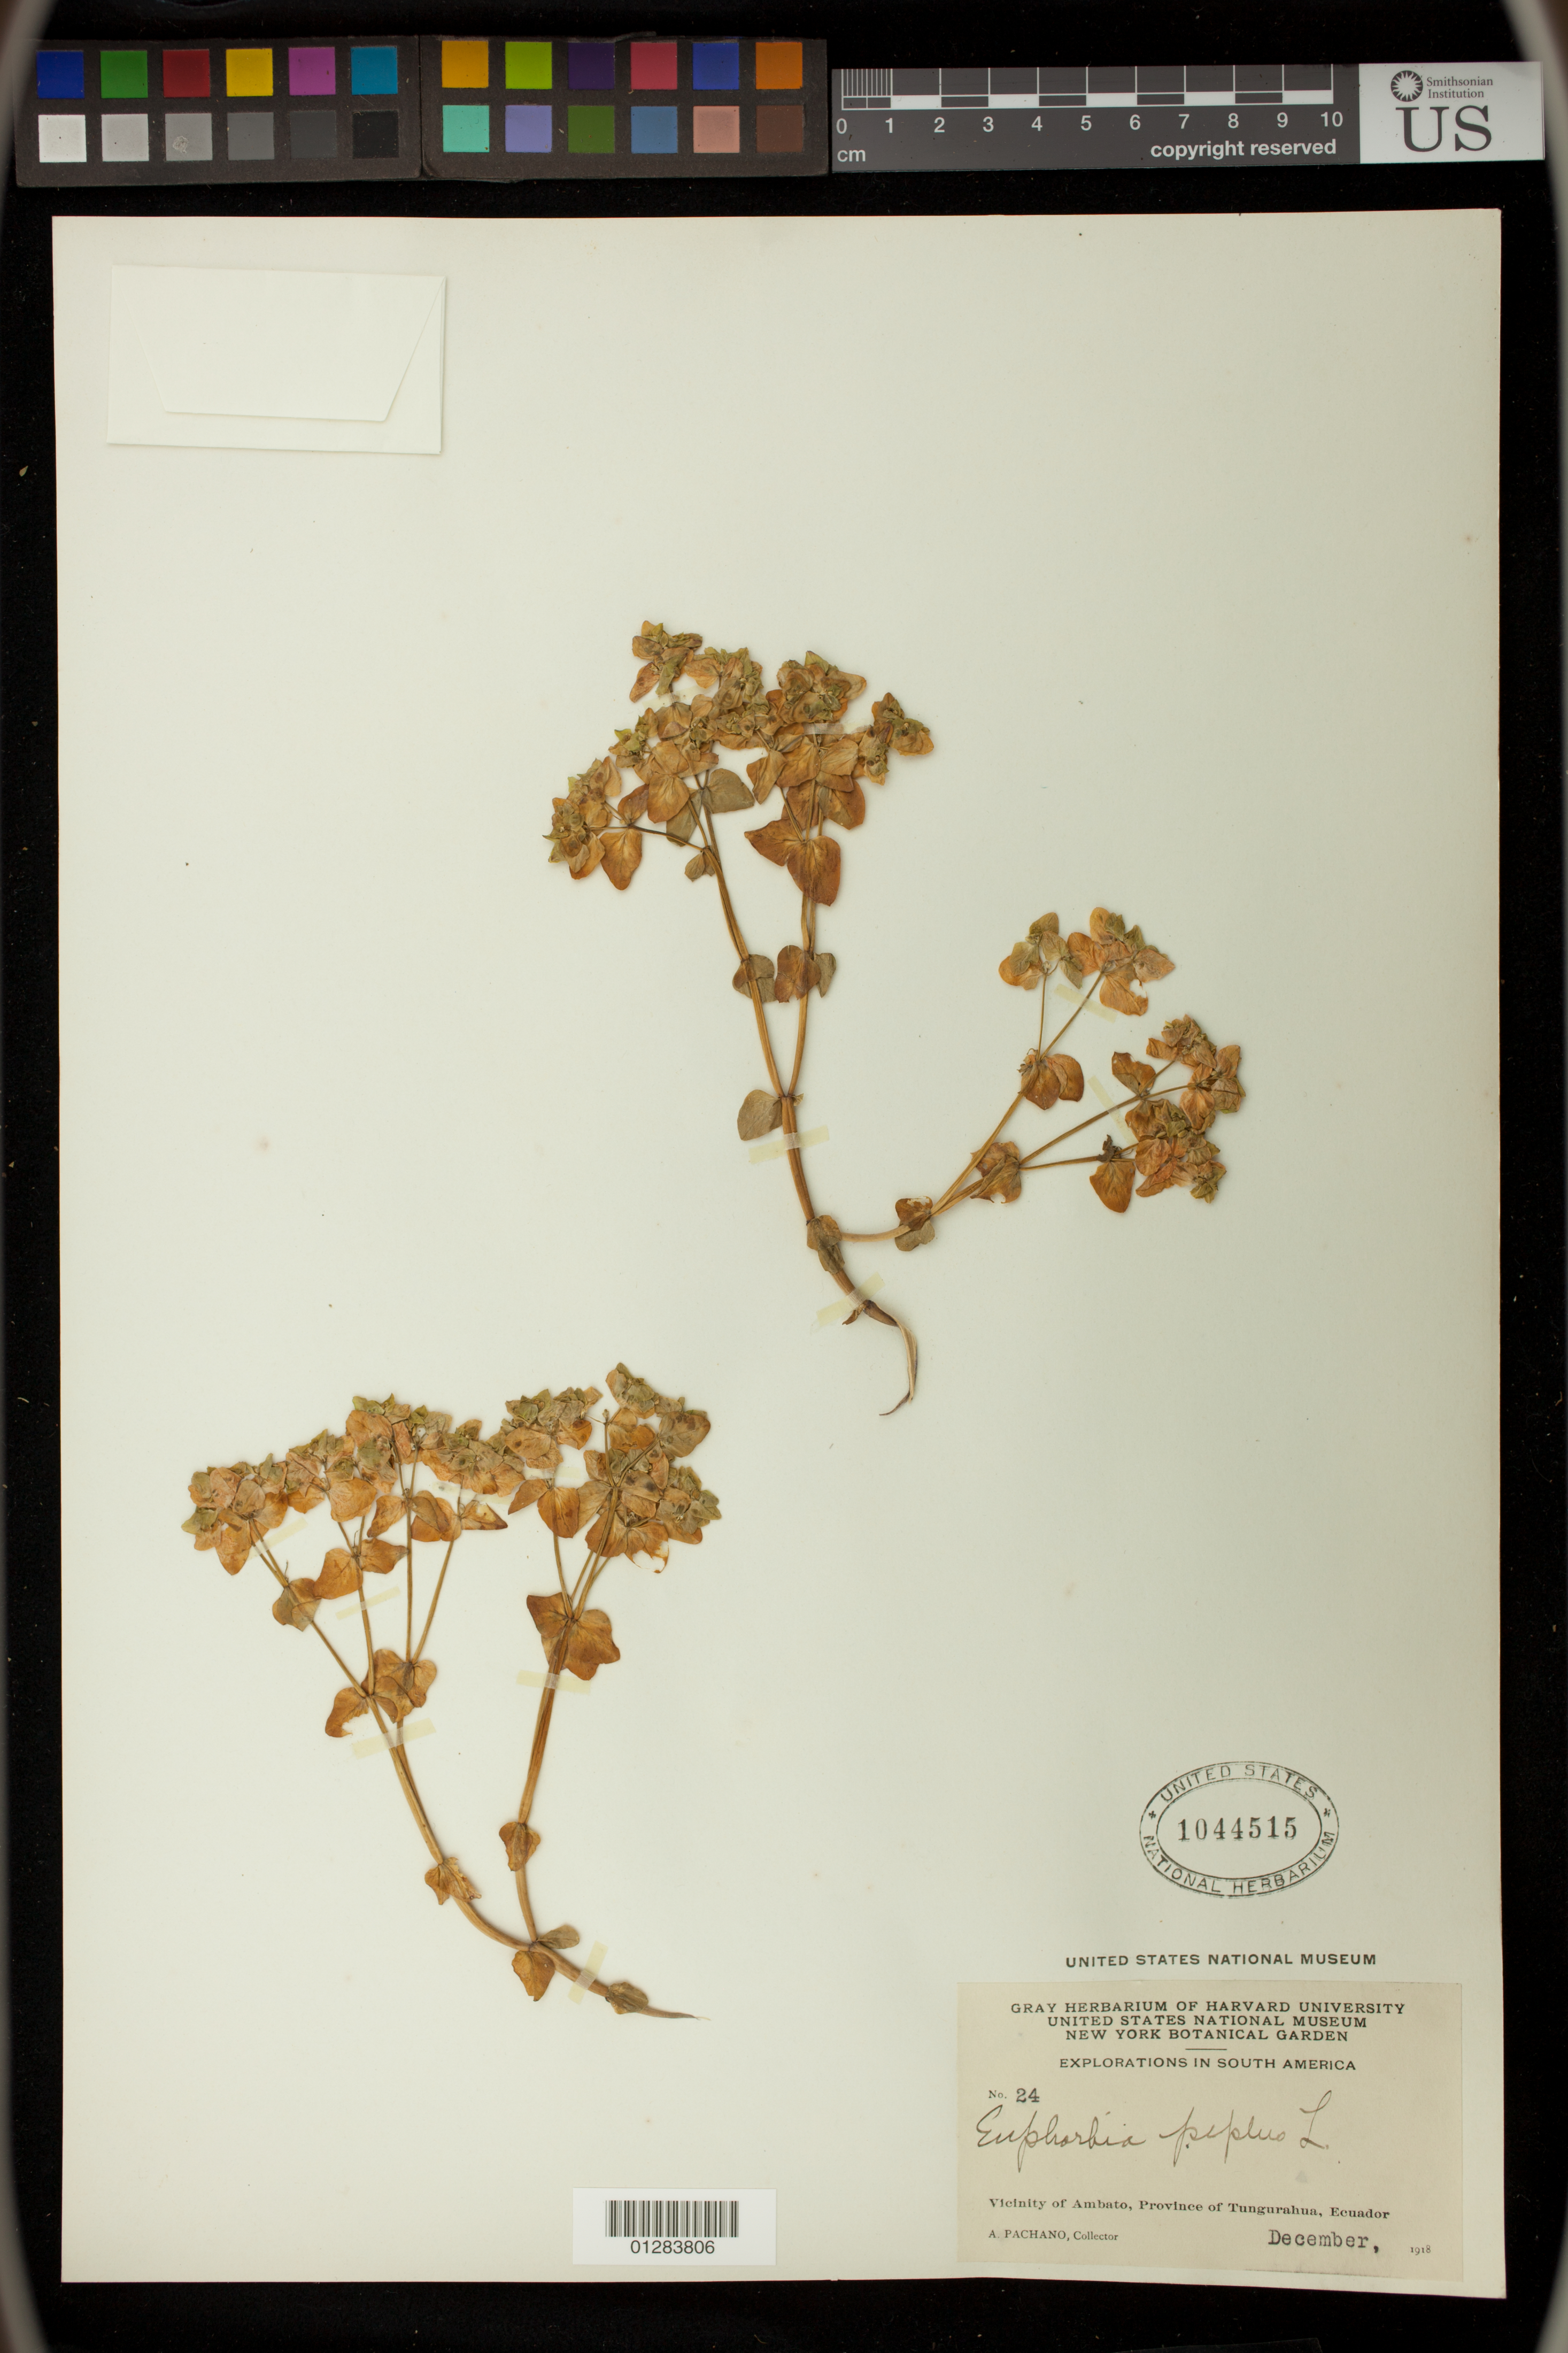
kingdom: Plantae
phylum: Tracheophyta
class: Magnoliopsida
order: Malpighiales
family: Euphorbiaceae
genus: Euphorbia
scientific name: Euphorbia peplus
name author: L.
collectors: A. Pachano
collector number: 24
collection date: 1918-12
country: Ecuador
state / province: Tungurahua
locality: Vicinity of Ambato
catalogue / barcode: US 1044515